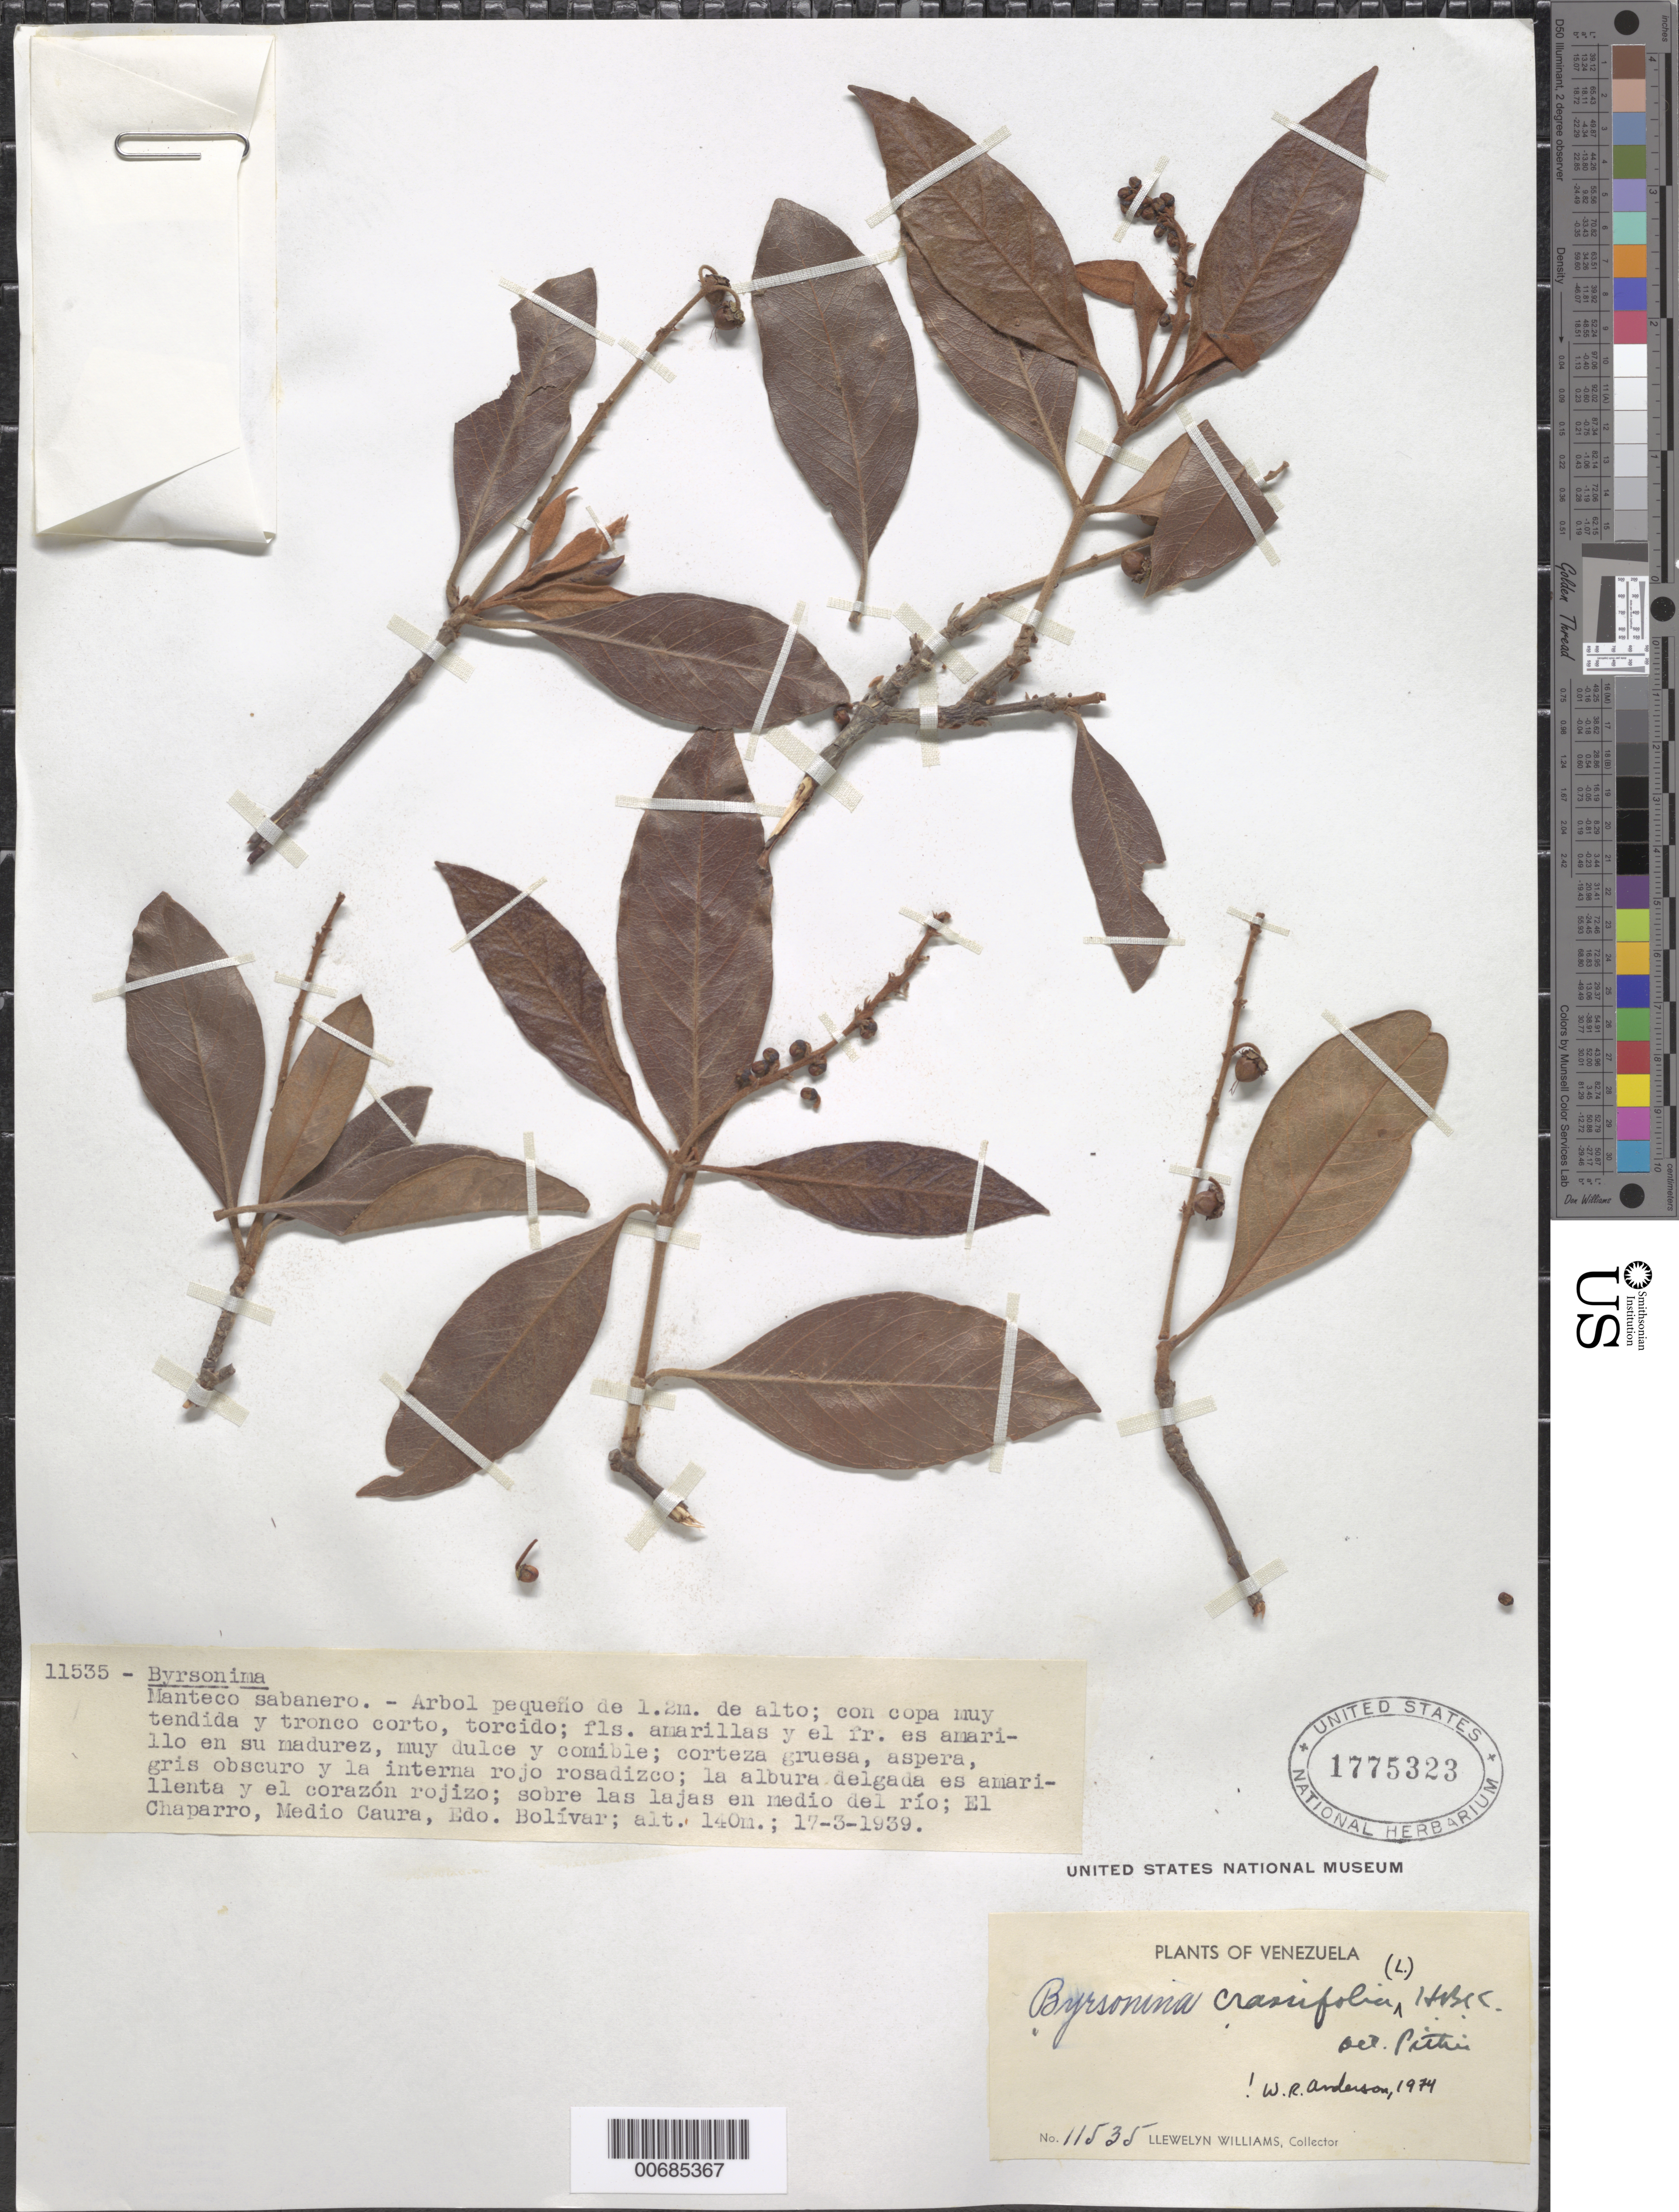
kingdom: Plantae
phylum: Tracheophyta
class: Magnoliopsida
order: Malpighiales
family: Malpighiaceae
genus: Byrsonima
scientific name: Byrsonima crassifolia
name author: (L.) Kunth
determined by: Anderson, W. R., (MICH), University of Michigan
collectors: Ll. Williams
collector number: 11535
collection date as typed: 17-Mar-39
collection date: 1939-03-17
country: Venezuela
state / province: Bolívar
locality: El Chaparro, Medio Caura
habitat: Sobre las lajas en medio del rio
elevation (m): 140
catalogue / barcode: US 1775323